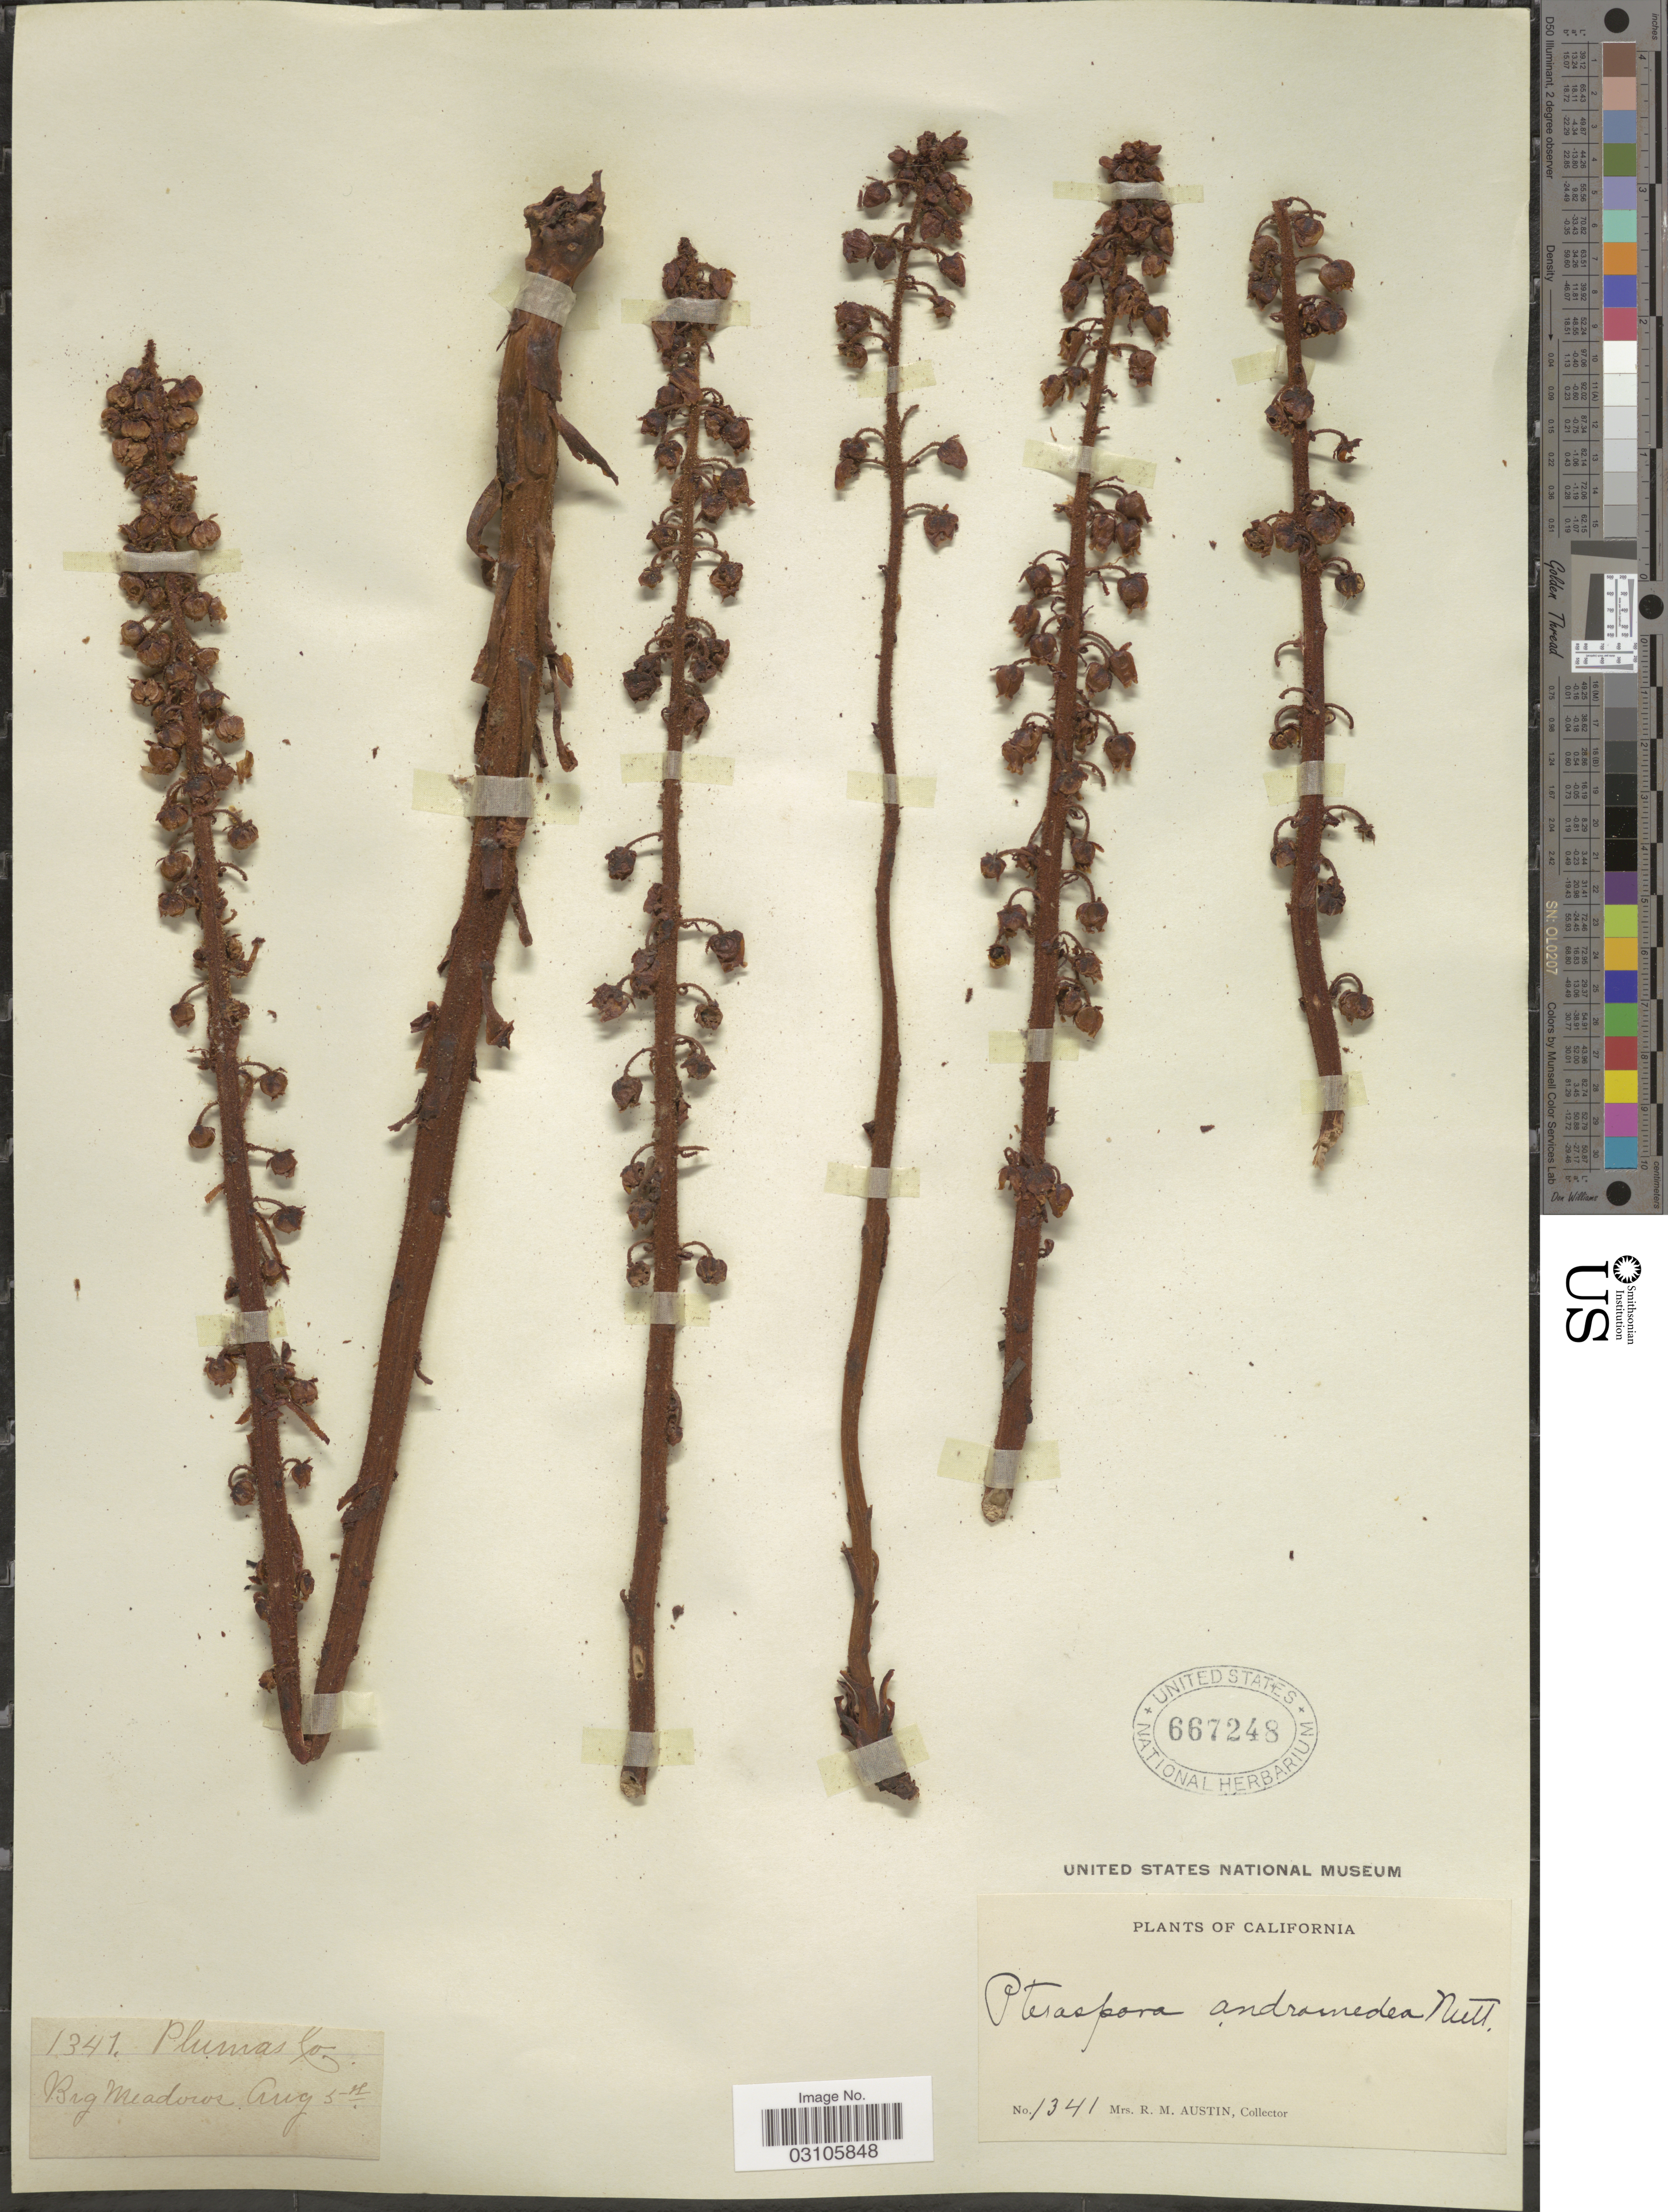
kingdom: Plantae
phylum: Tracheophyta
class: Magnoliopsida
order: Ericales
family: Ericaceae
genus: Pterospora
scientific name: Pterospora andromedea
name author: Nutt.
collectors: R. Austin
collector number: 1341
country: United States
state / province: California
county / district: Plumas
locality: Plumas Co. Big Meadows.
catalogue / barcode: US 667248